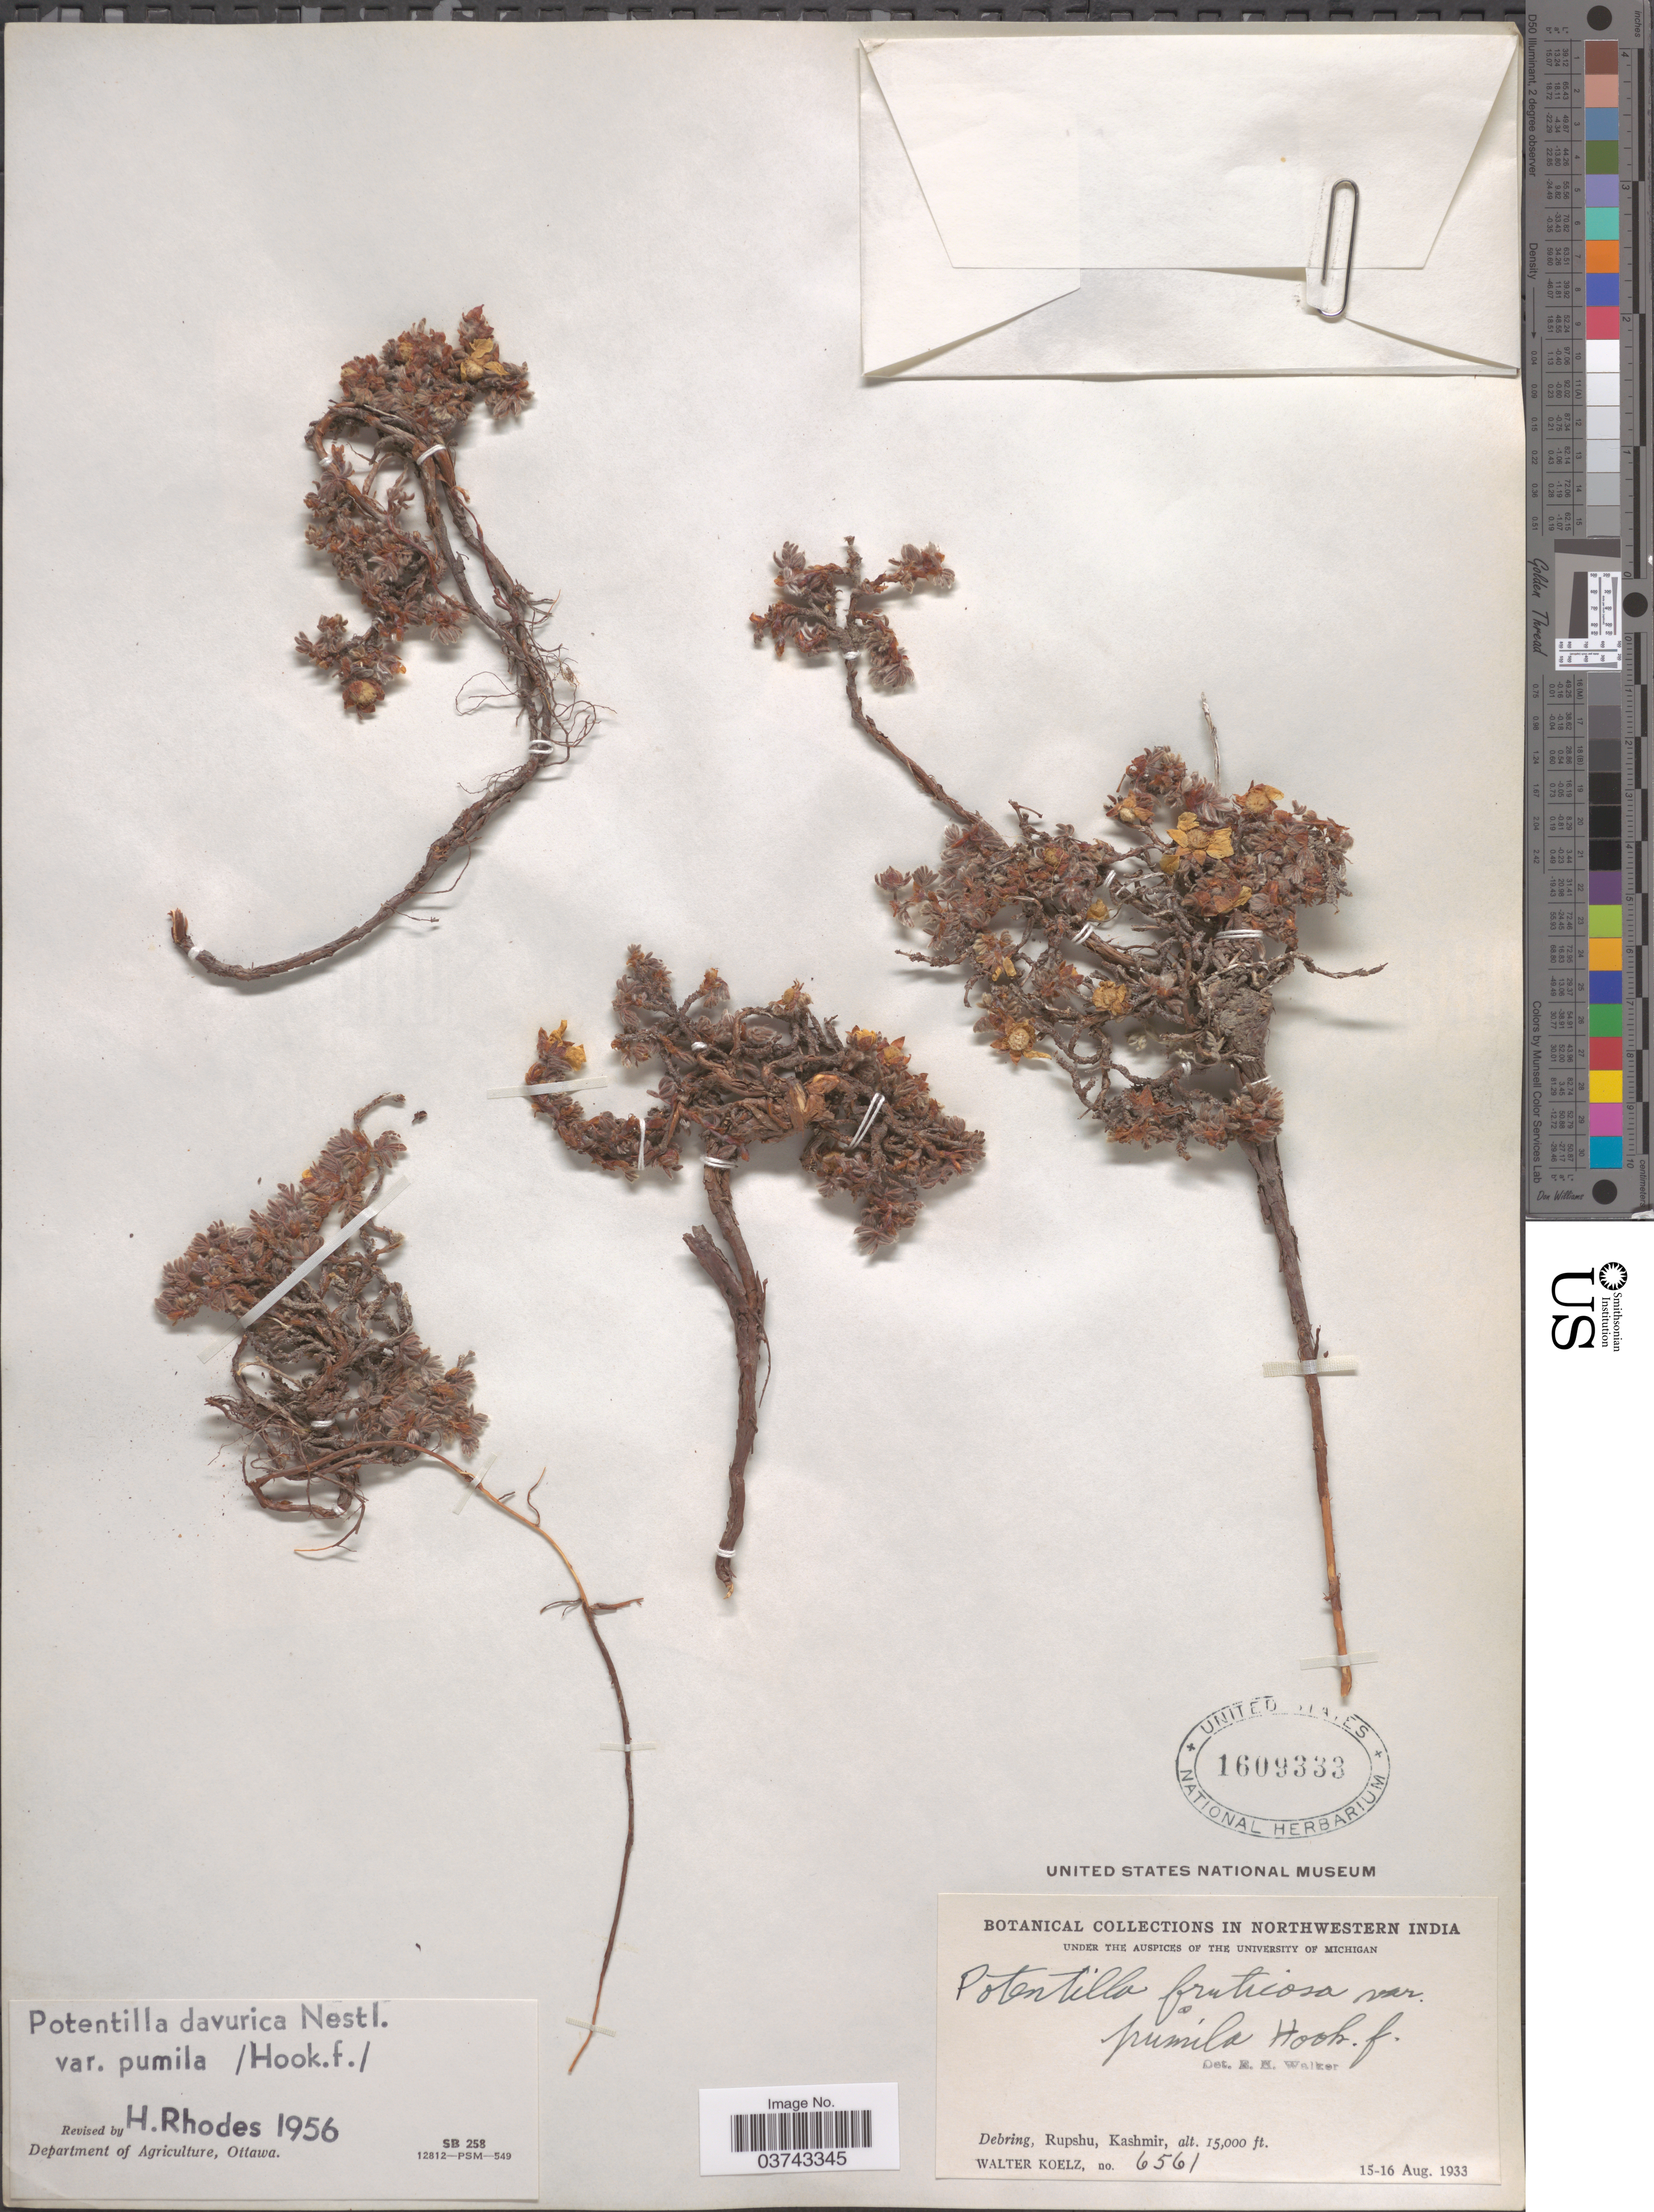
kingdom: Plantae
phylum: Tracheophyta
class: Magnoliopsida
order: Rosales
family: Rosaceae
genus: Dasiphora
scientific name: Dasiphora dryadanthoides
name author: Juz.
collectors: W. N. Koelz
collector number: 6561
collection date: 1933-08-15/1933-08-16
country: India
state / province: Jammu and Kashmir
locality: Northwestern India. Debring, Rupshu, Kashmir.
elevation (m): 4572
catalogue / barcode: US 1609333